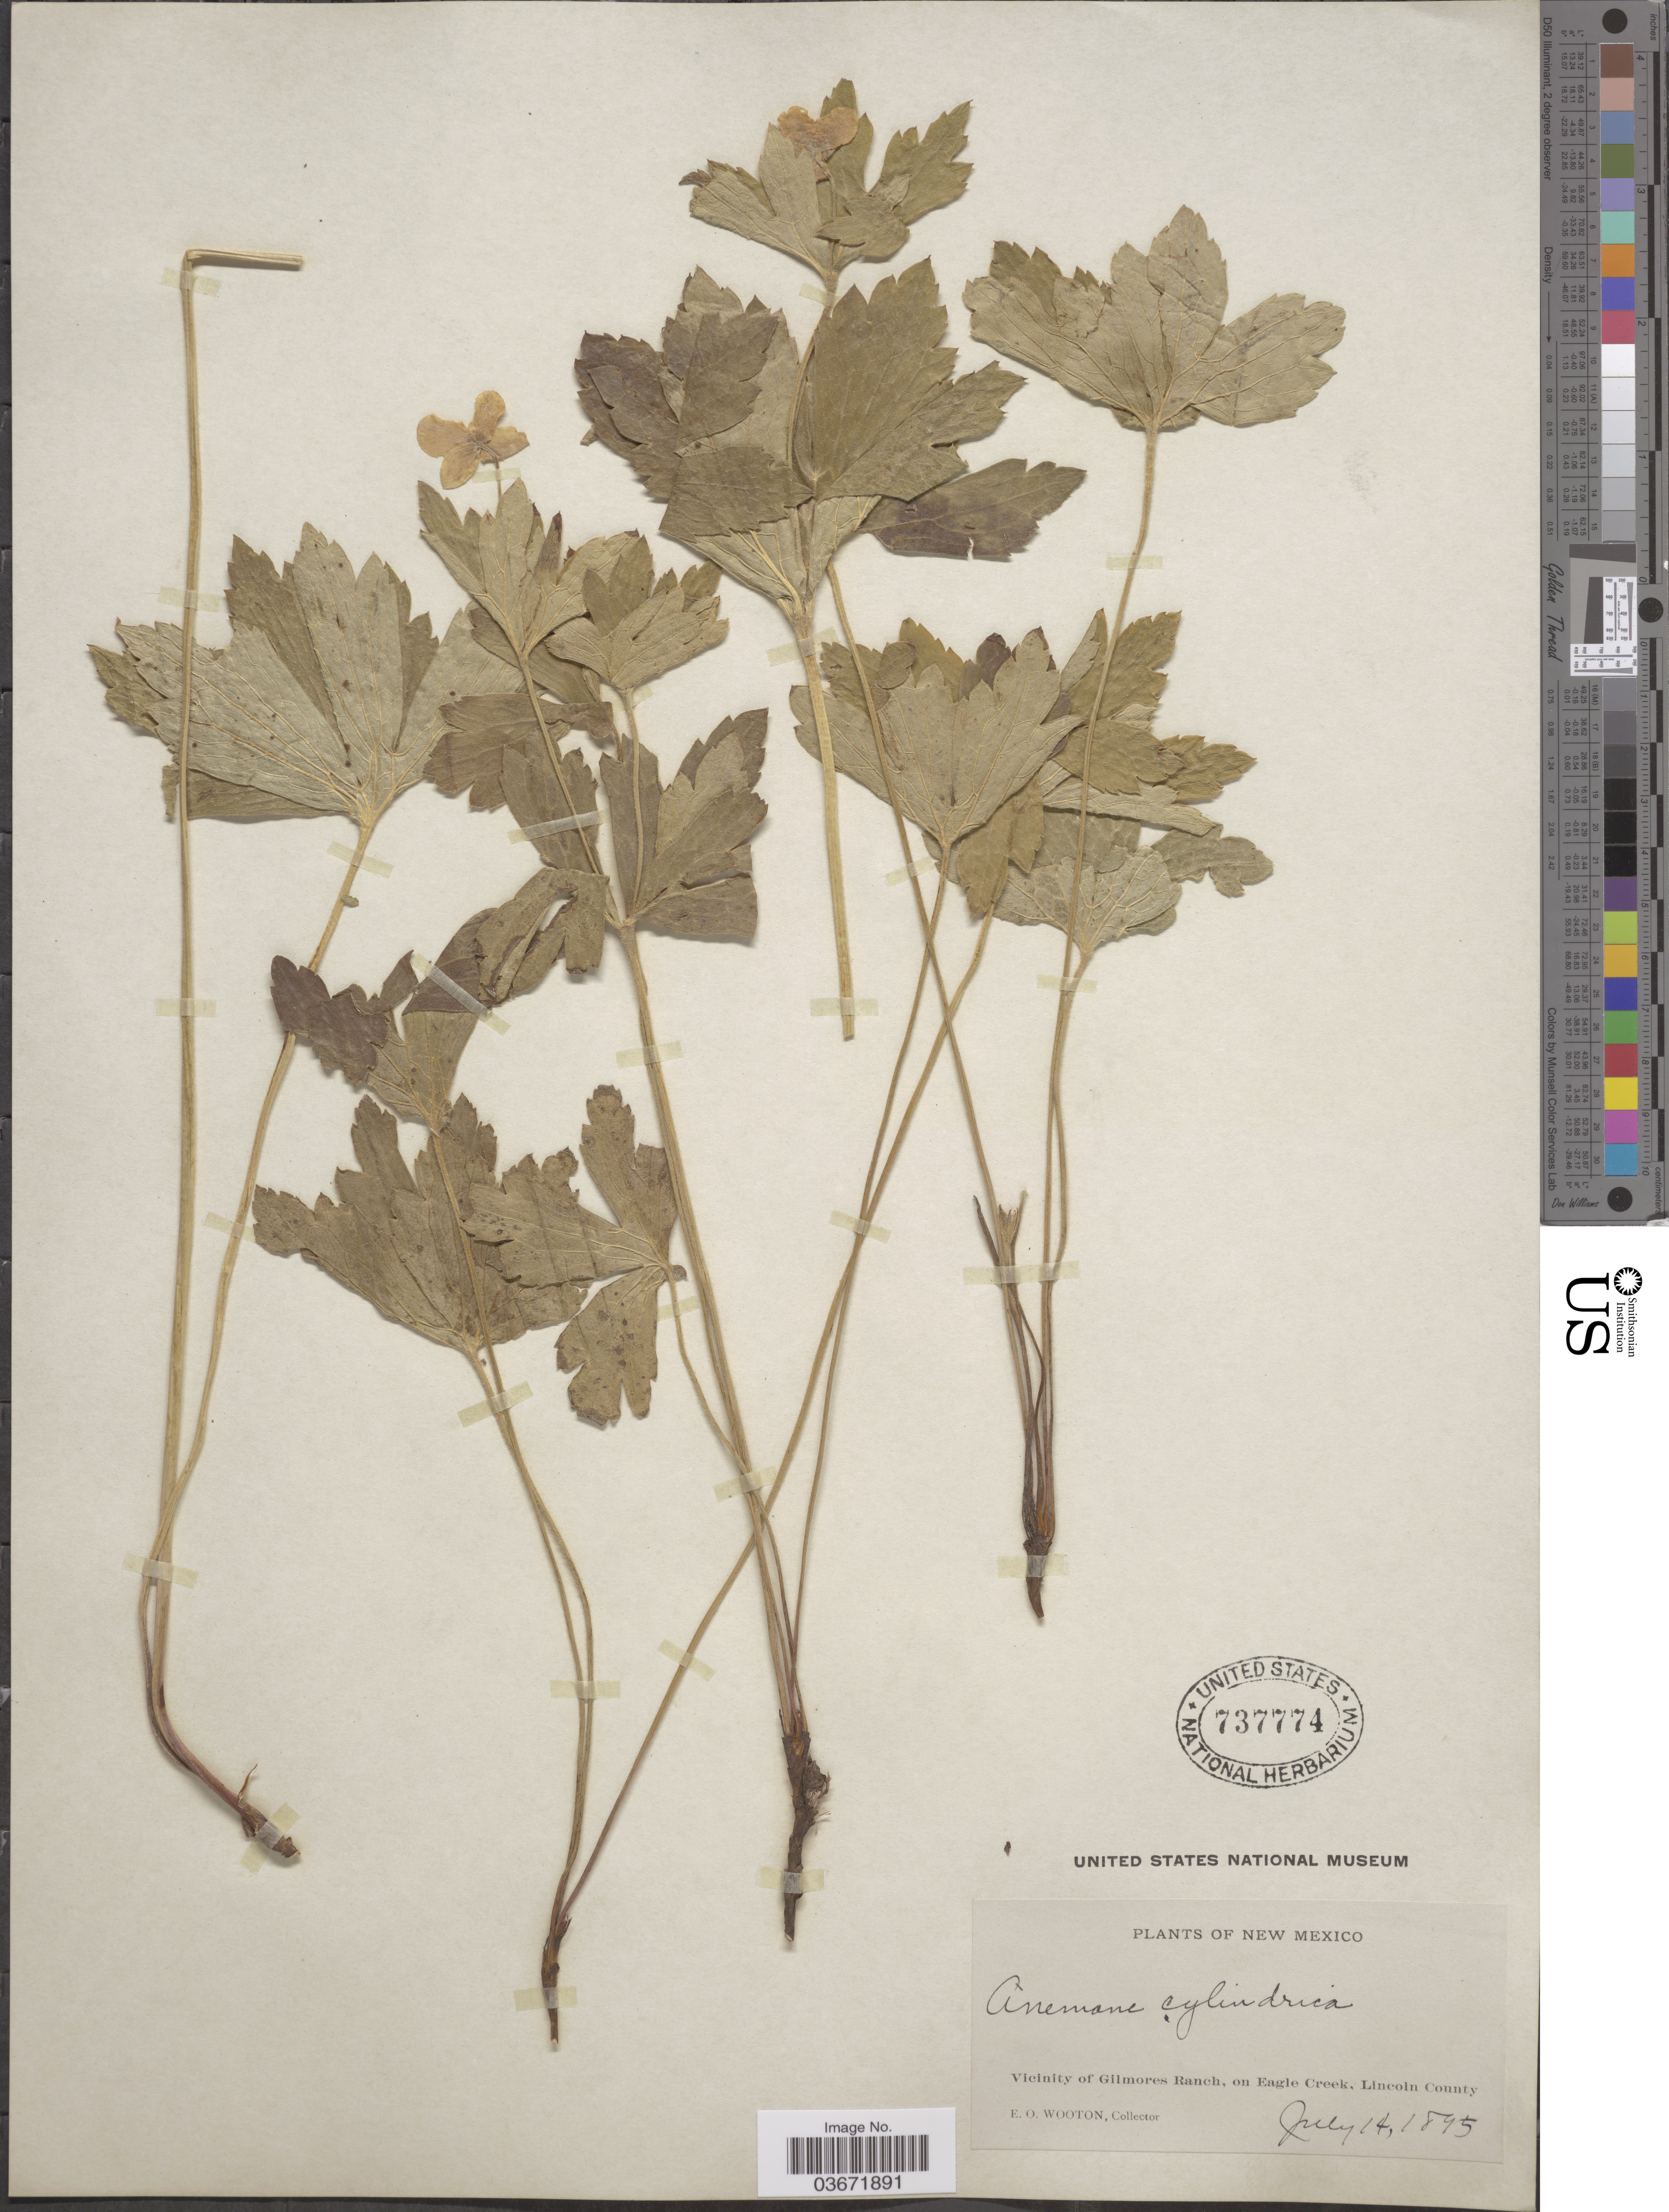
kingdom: Plantae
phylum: Tracheophyta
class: Magnoliopsida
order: Ranunculales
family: Ranunculaceae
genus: Anemone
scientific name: Anemone cylindrica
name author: A. Gray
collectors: E. O. Wooton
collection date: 1895-07-14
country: United States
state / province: New Mexico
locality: Vicinity of Gilmores Ranch, on Eagle Creek, Lincoln County.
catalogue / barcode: US 737774